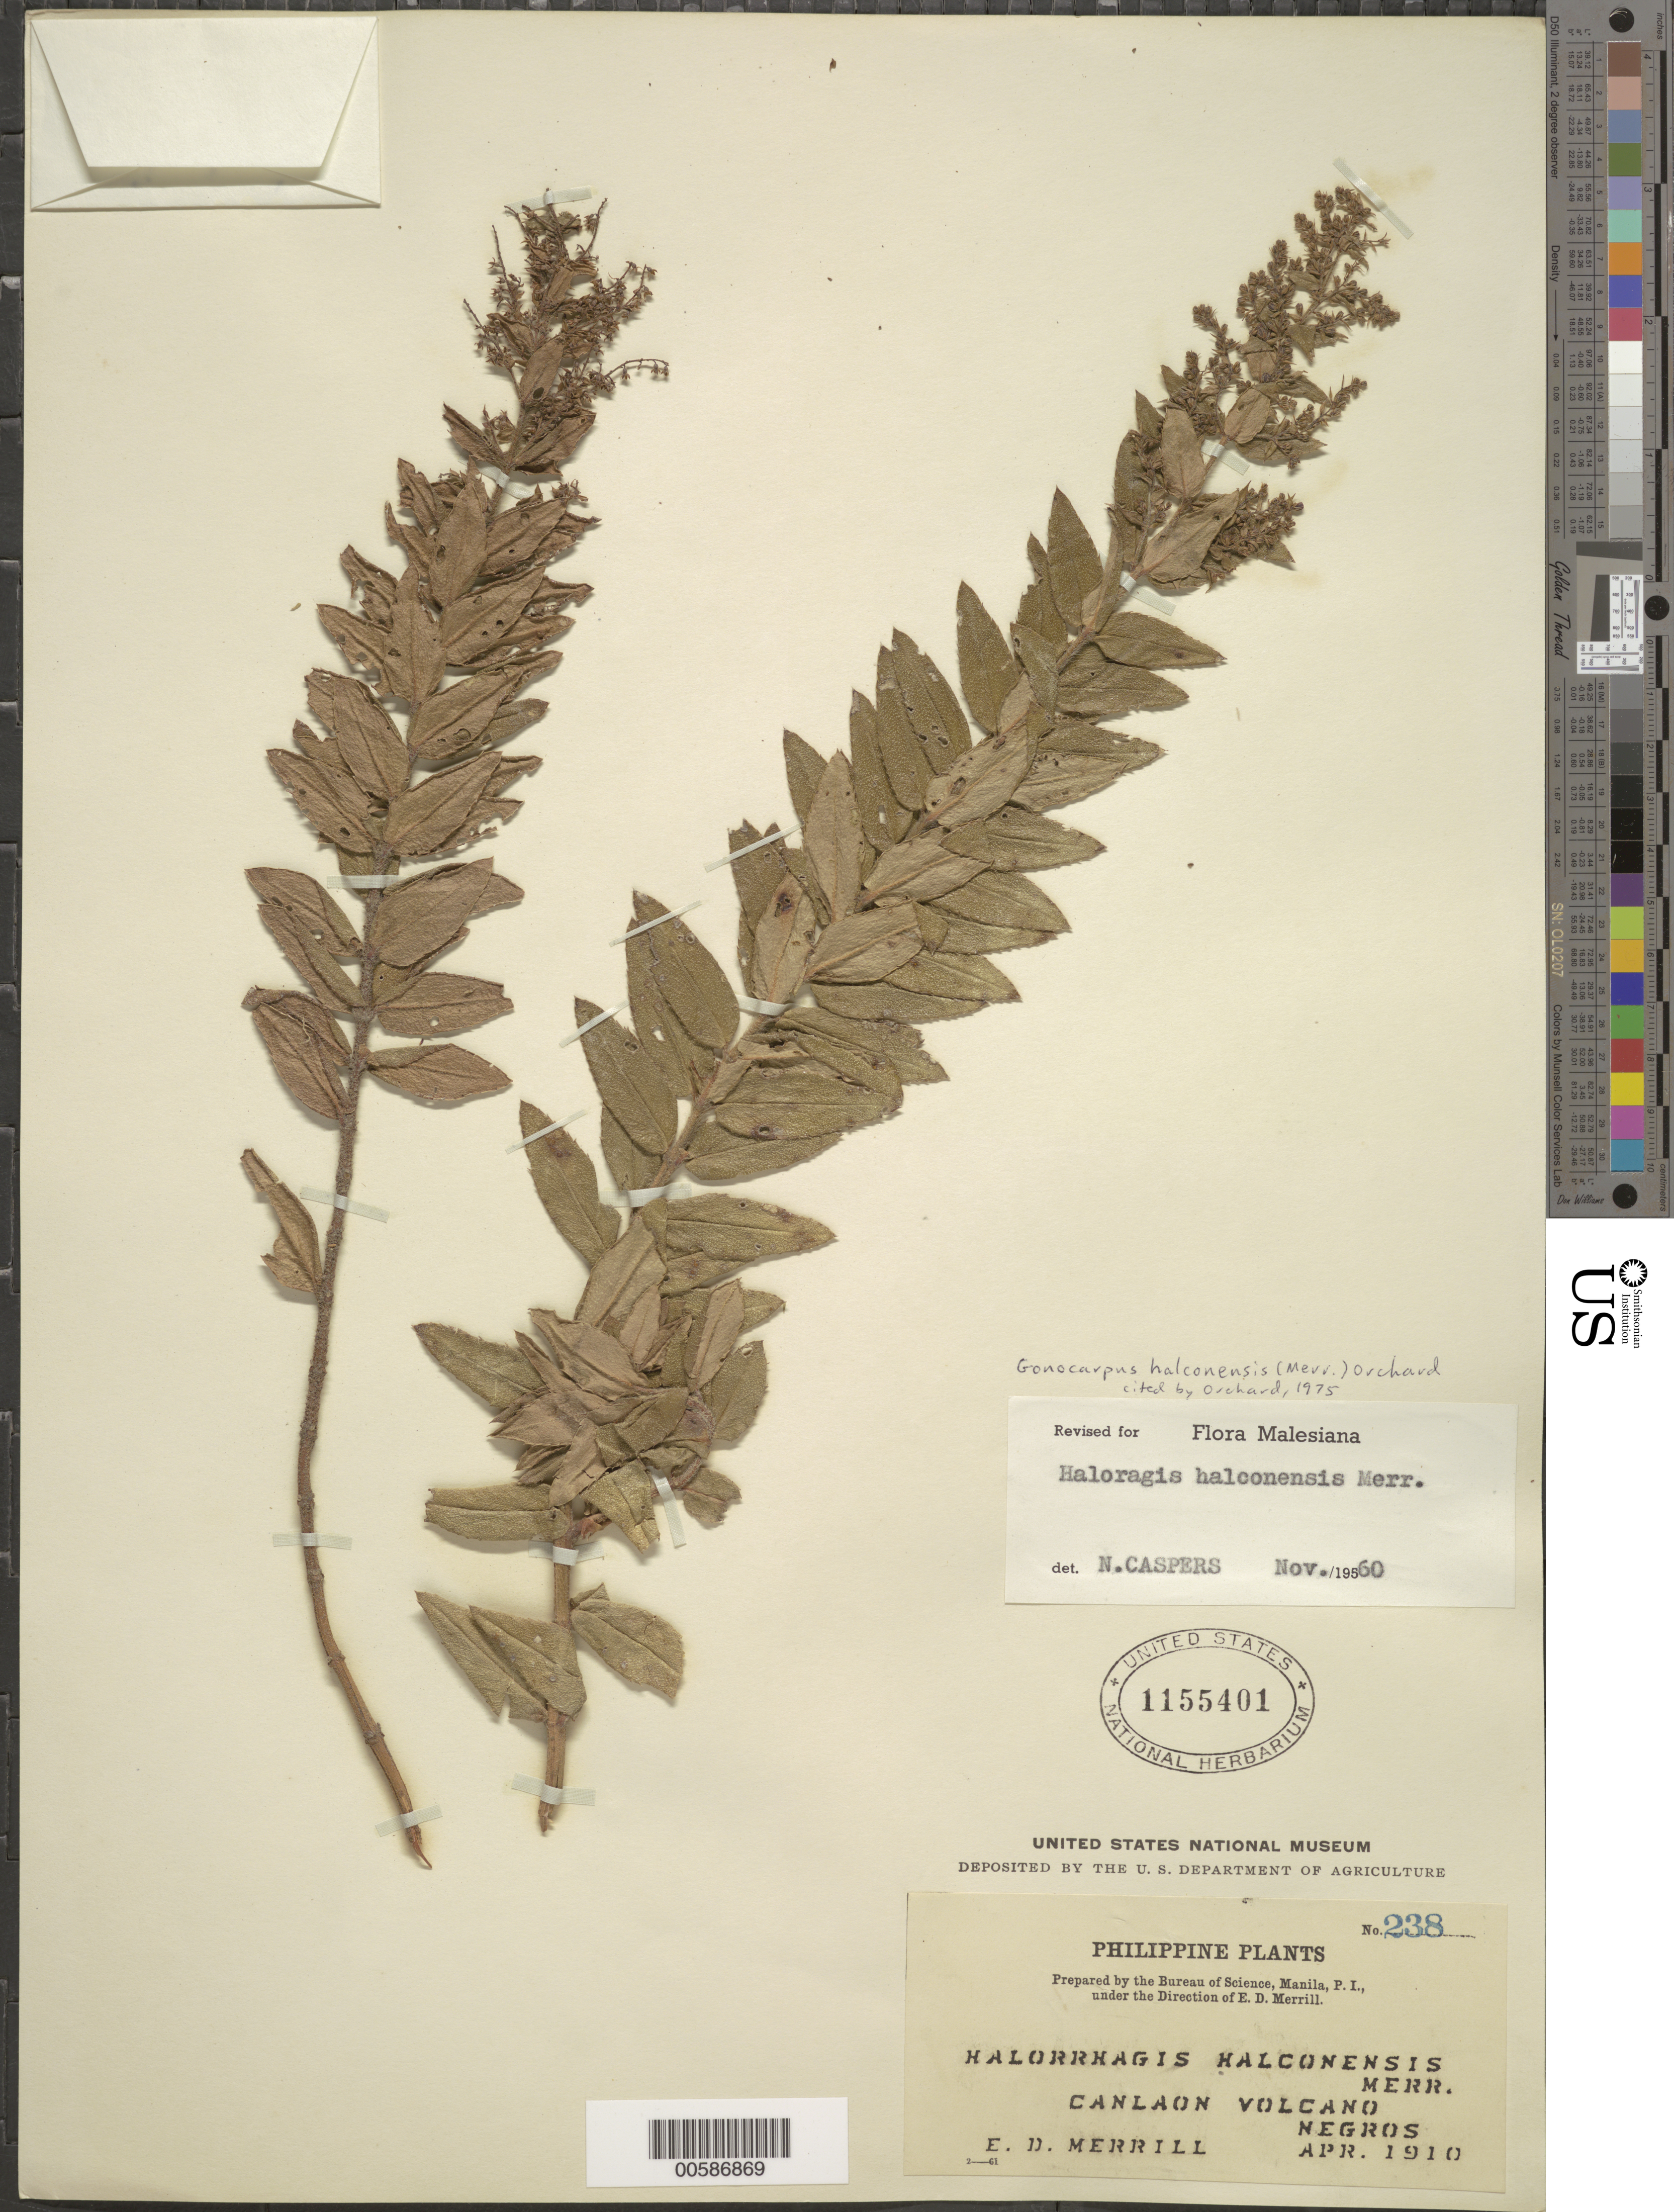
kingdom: Plantae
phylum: Tracheophyta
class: Magnoliopsida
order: Saxifragales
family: Haloragaceae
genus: Gonocarpus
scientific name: Gonocarpus halconensis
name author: (Merr.) Orchard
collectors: E. D. Merrill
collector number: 238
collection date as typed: Apr 1910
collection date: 1910-04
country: Philippines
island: Negros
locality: Canlaon Volcano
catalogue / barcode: US 1155401